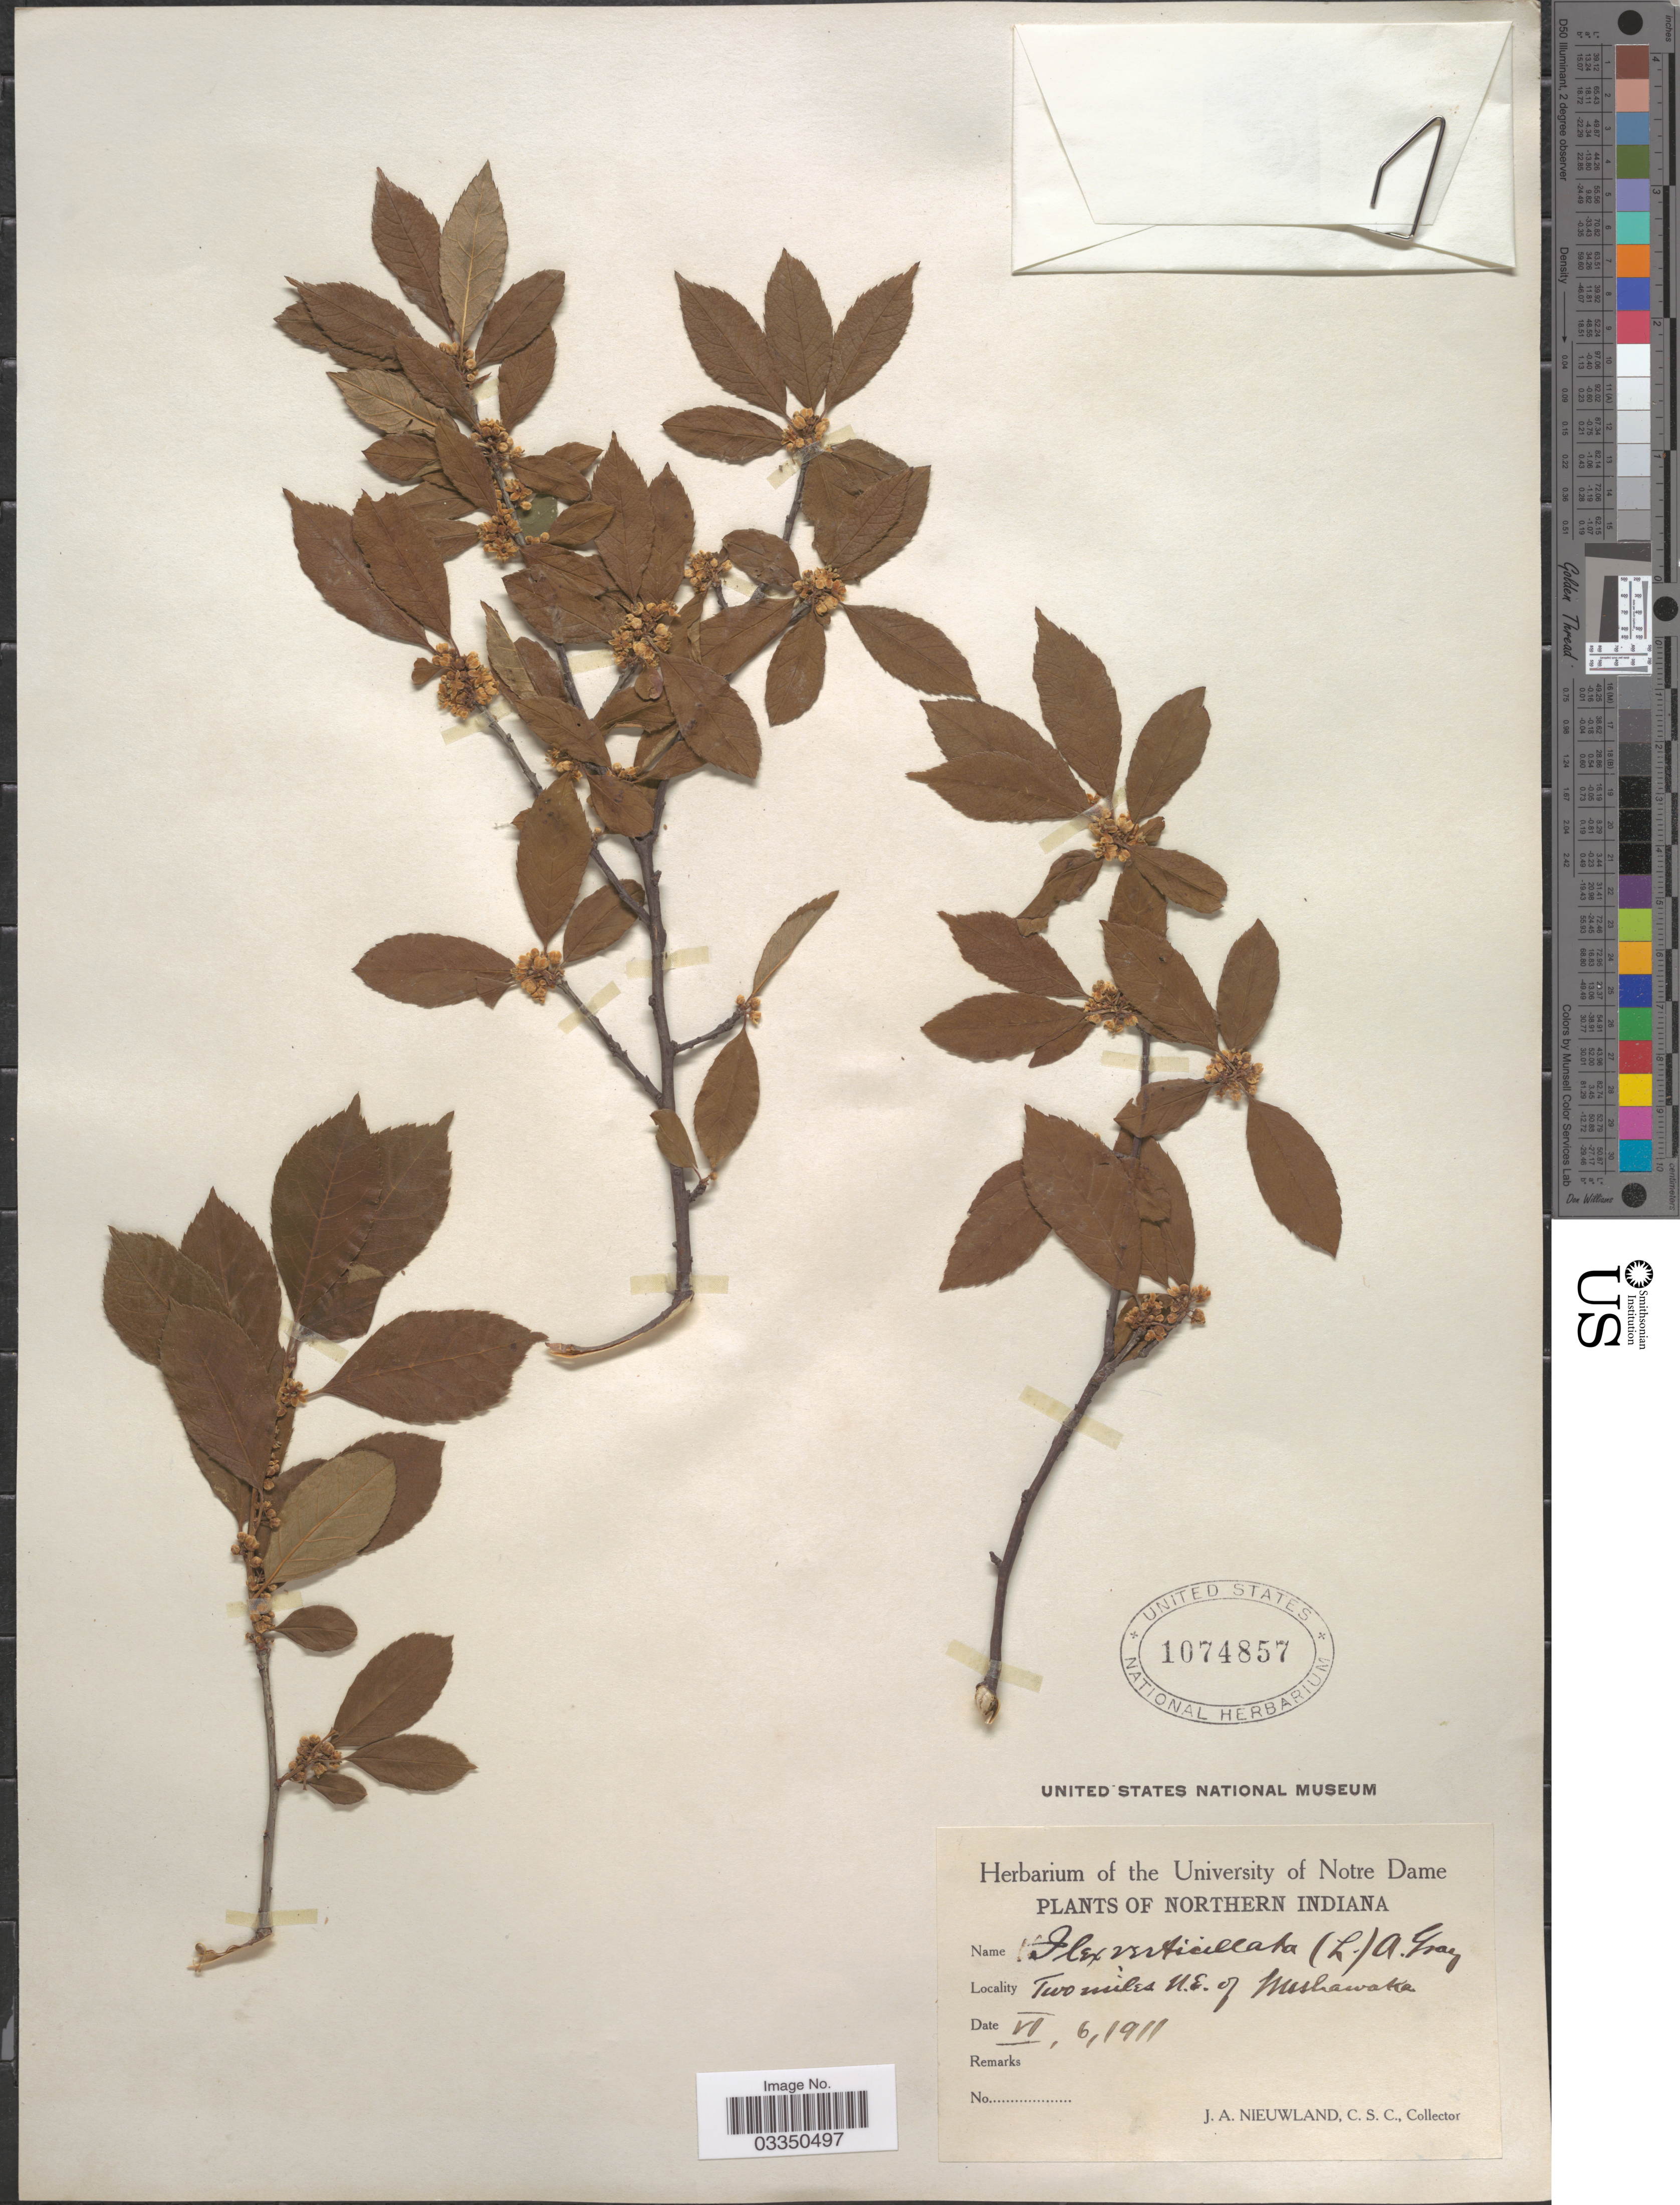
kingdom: Plantae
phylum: Tracheophyta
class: Magnoliopsida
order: Aquifoliales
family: Aquifoliaceae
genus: Ilex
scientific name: Ilex verticillata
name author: (L.) A. Gray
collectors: J. A. Nieuwland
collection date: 1911-06-06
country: United States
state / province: Indiana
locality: Northern Indiana. Two miles N.E. of Mishawaka.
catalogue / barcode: US 1074857